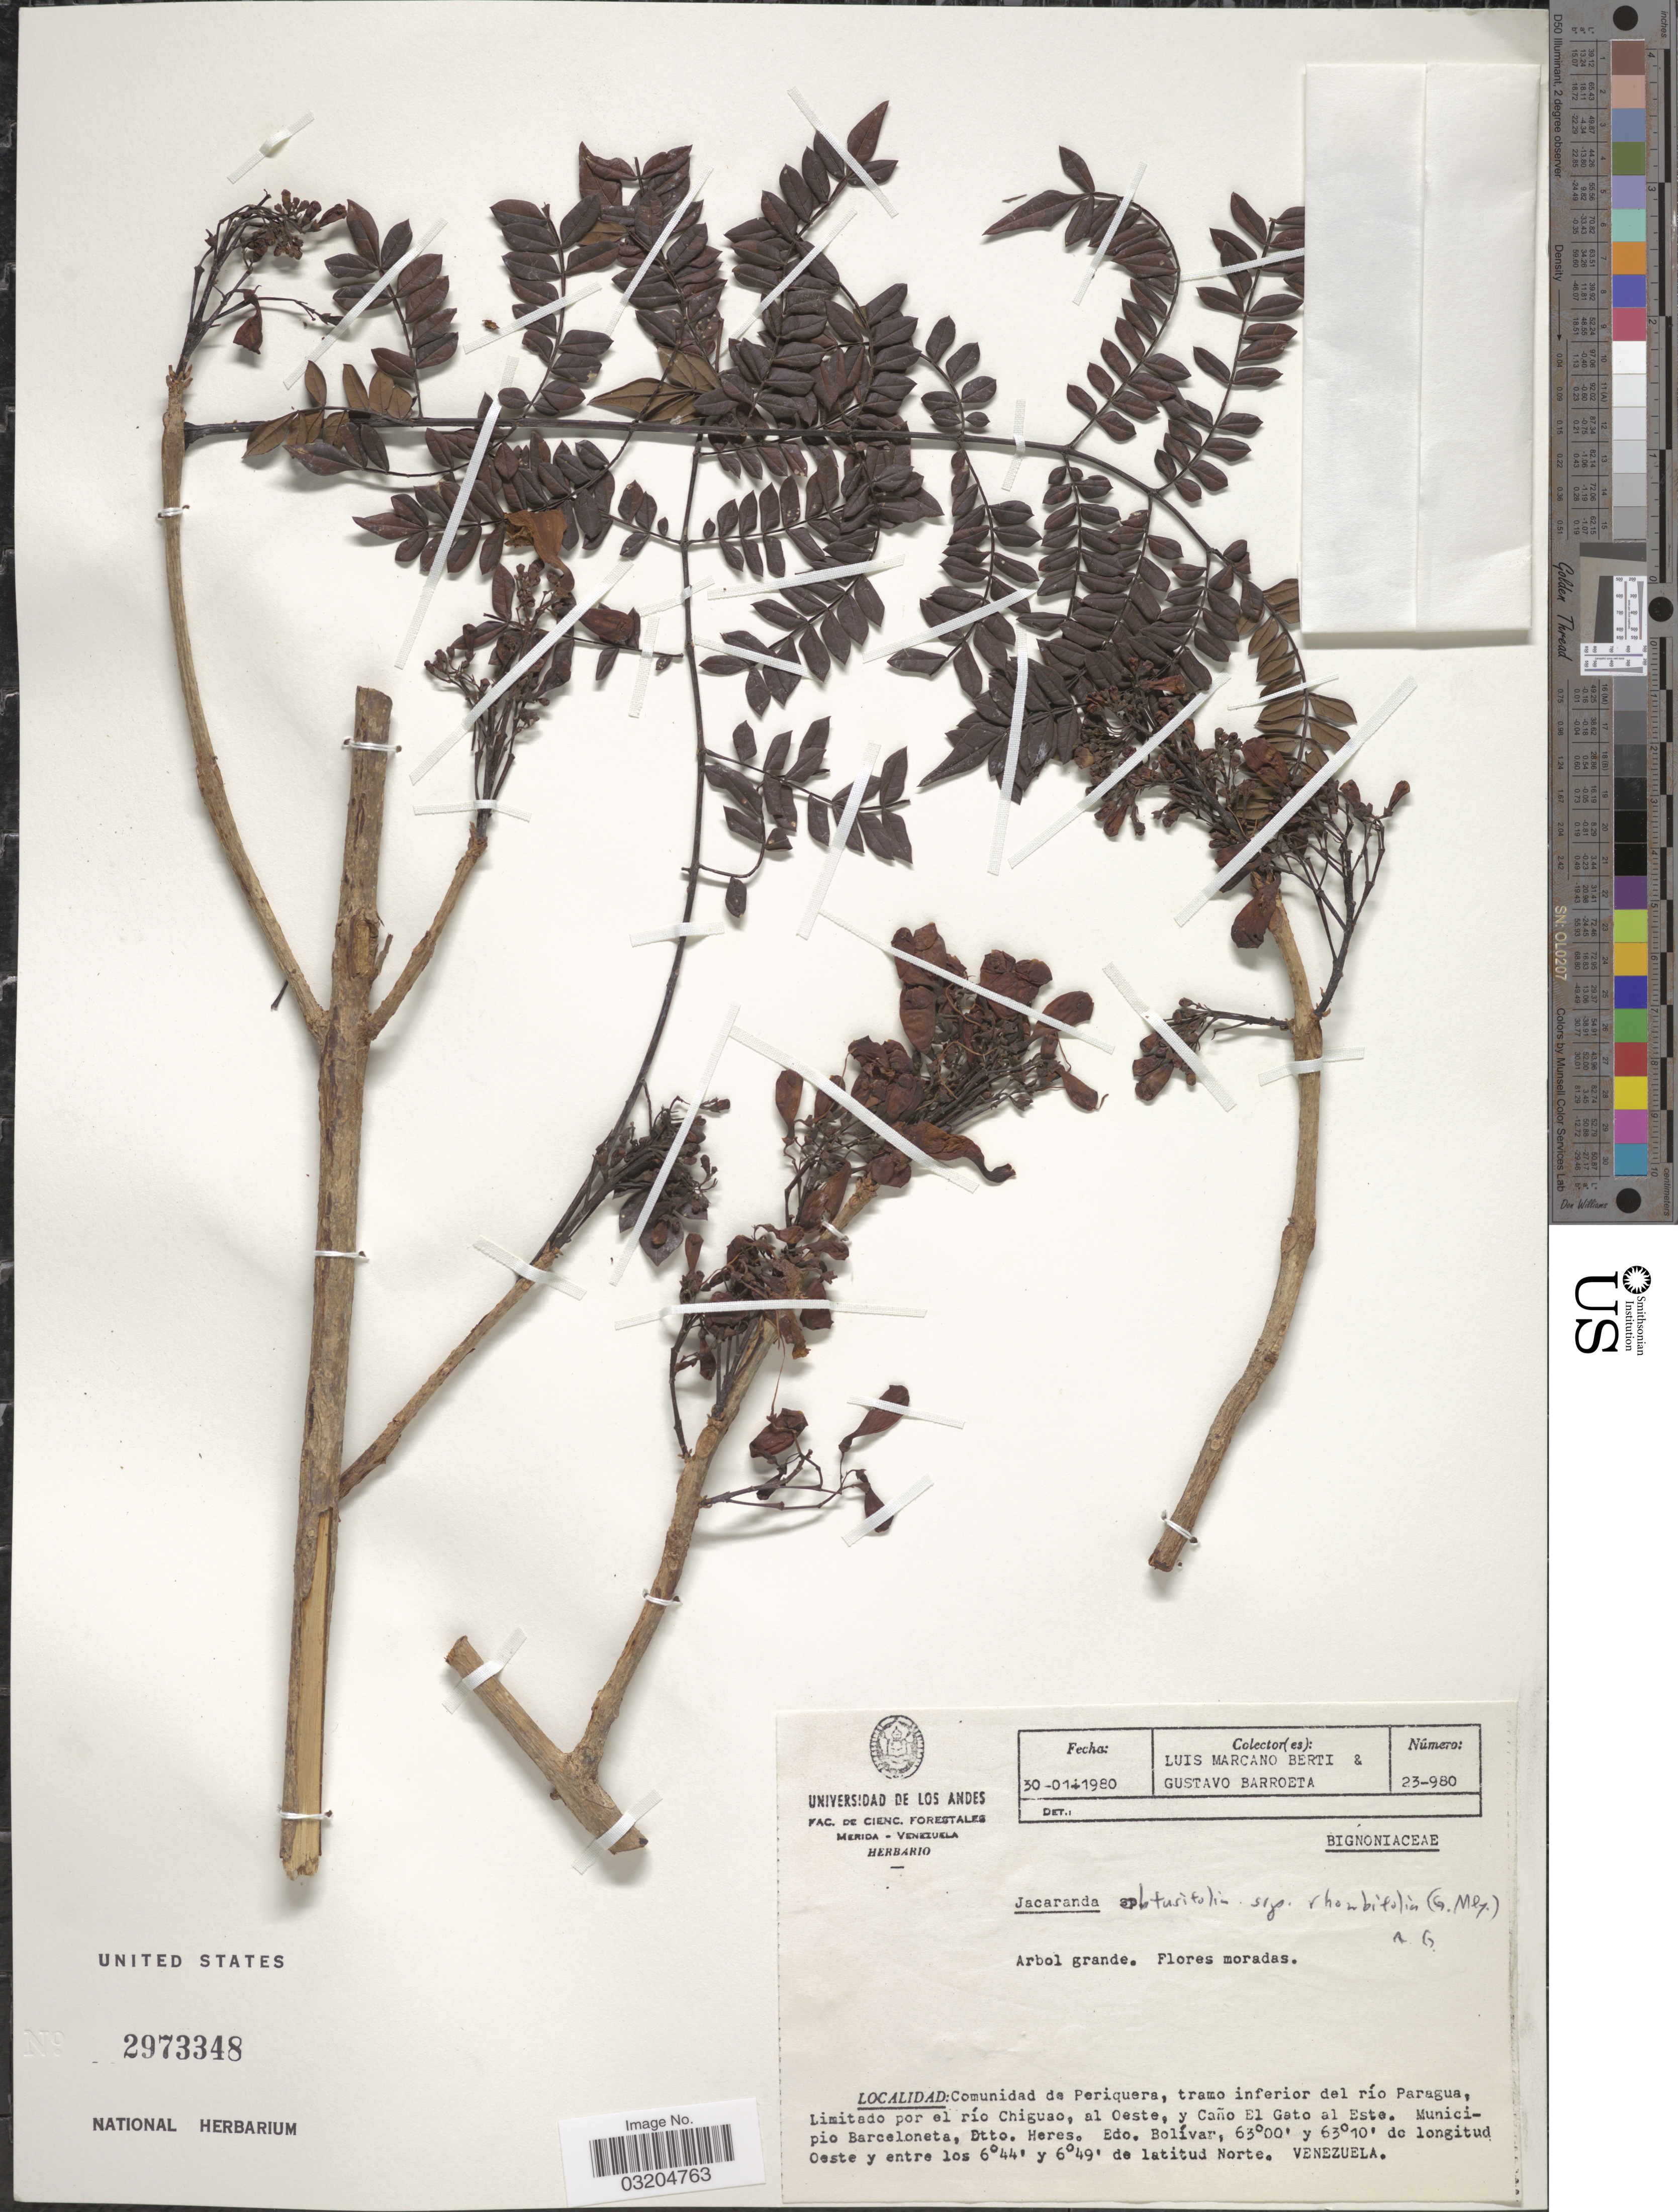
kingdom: Plantae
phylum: Tracheophyta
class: Magnoliopsida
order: Lamiales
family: Bignoniaceae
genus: Jacaranda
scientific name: Jacaranda obtusifolia subsp. rhombifolia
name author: (G. Mey.) A.H. Gentry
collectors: L. Marcano-Berti & G. Barroeta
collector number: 23-980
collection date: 1980-01-30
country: Venezuela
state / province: Bolivar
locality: Comunidad da Periquera, tramo inferior del río Paragua, Limitado por el río Chiguao, al Oeste, y Caño El Gato al Este. Municipio Barceloneta, Dtto. Heres.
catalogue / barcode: US 2973348